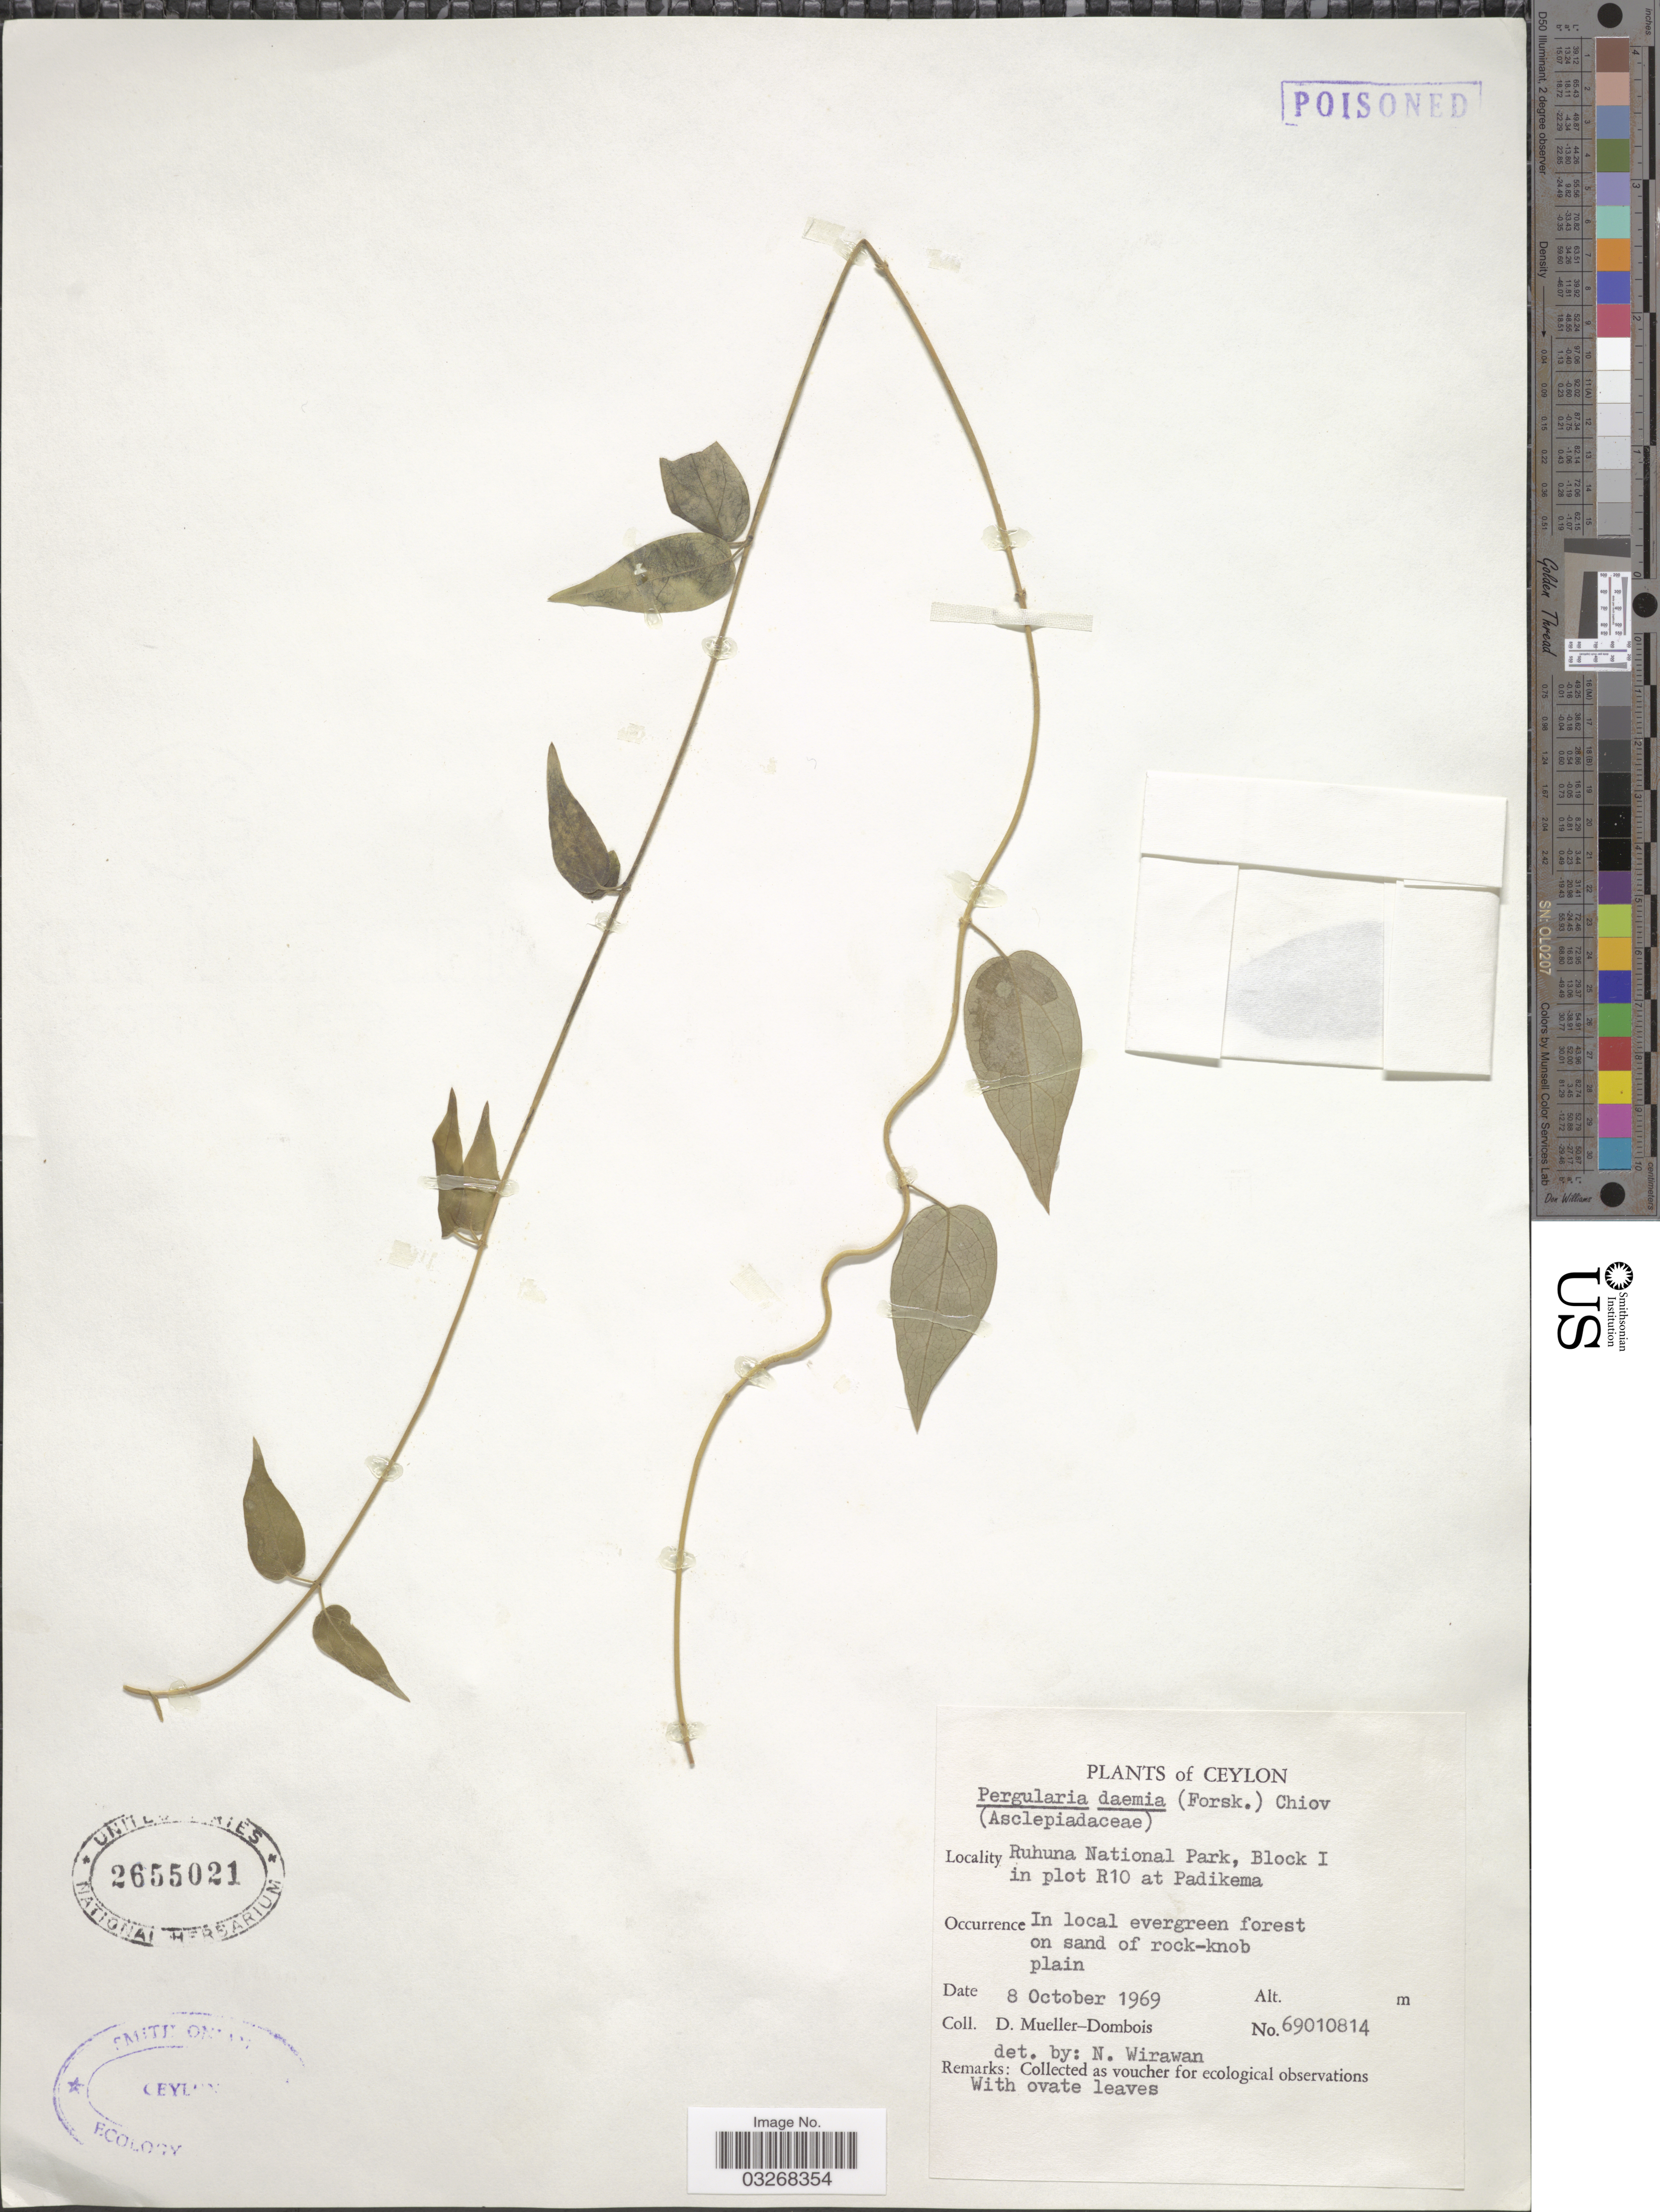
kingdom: Plantae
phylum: Tracheophyta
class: Magnoliopsida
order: Gentianales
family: Apocynaceae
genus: Pergularia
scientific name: Pergularia daemia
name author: (Forssk.) Chiov.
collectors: D. Mueller-Dombois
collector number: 69010814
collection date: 1969-10-08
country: Sri Lanka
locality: Ceylon. Ruhuna National Park, Block 1 in plot R10 at Padikema.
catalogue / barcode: US 2655021